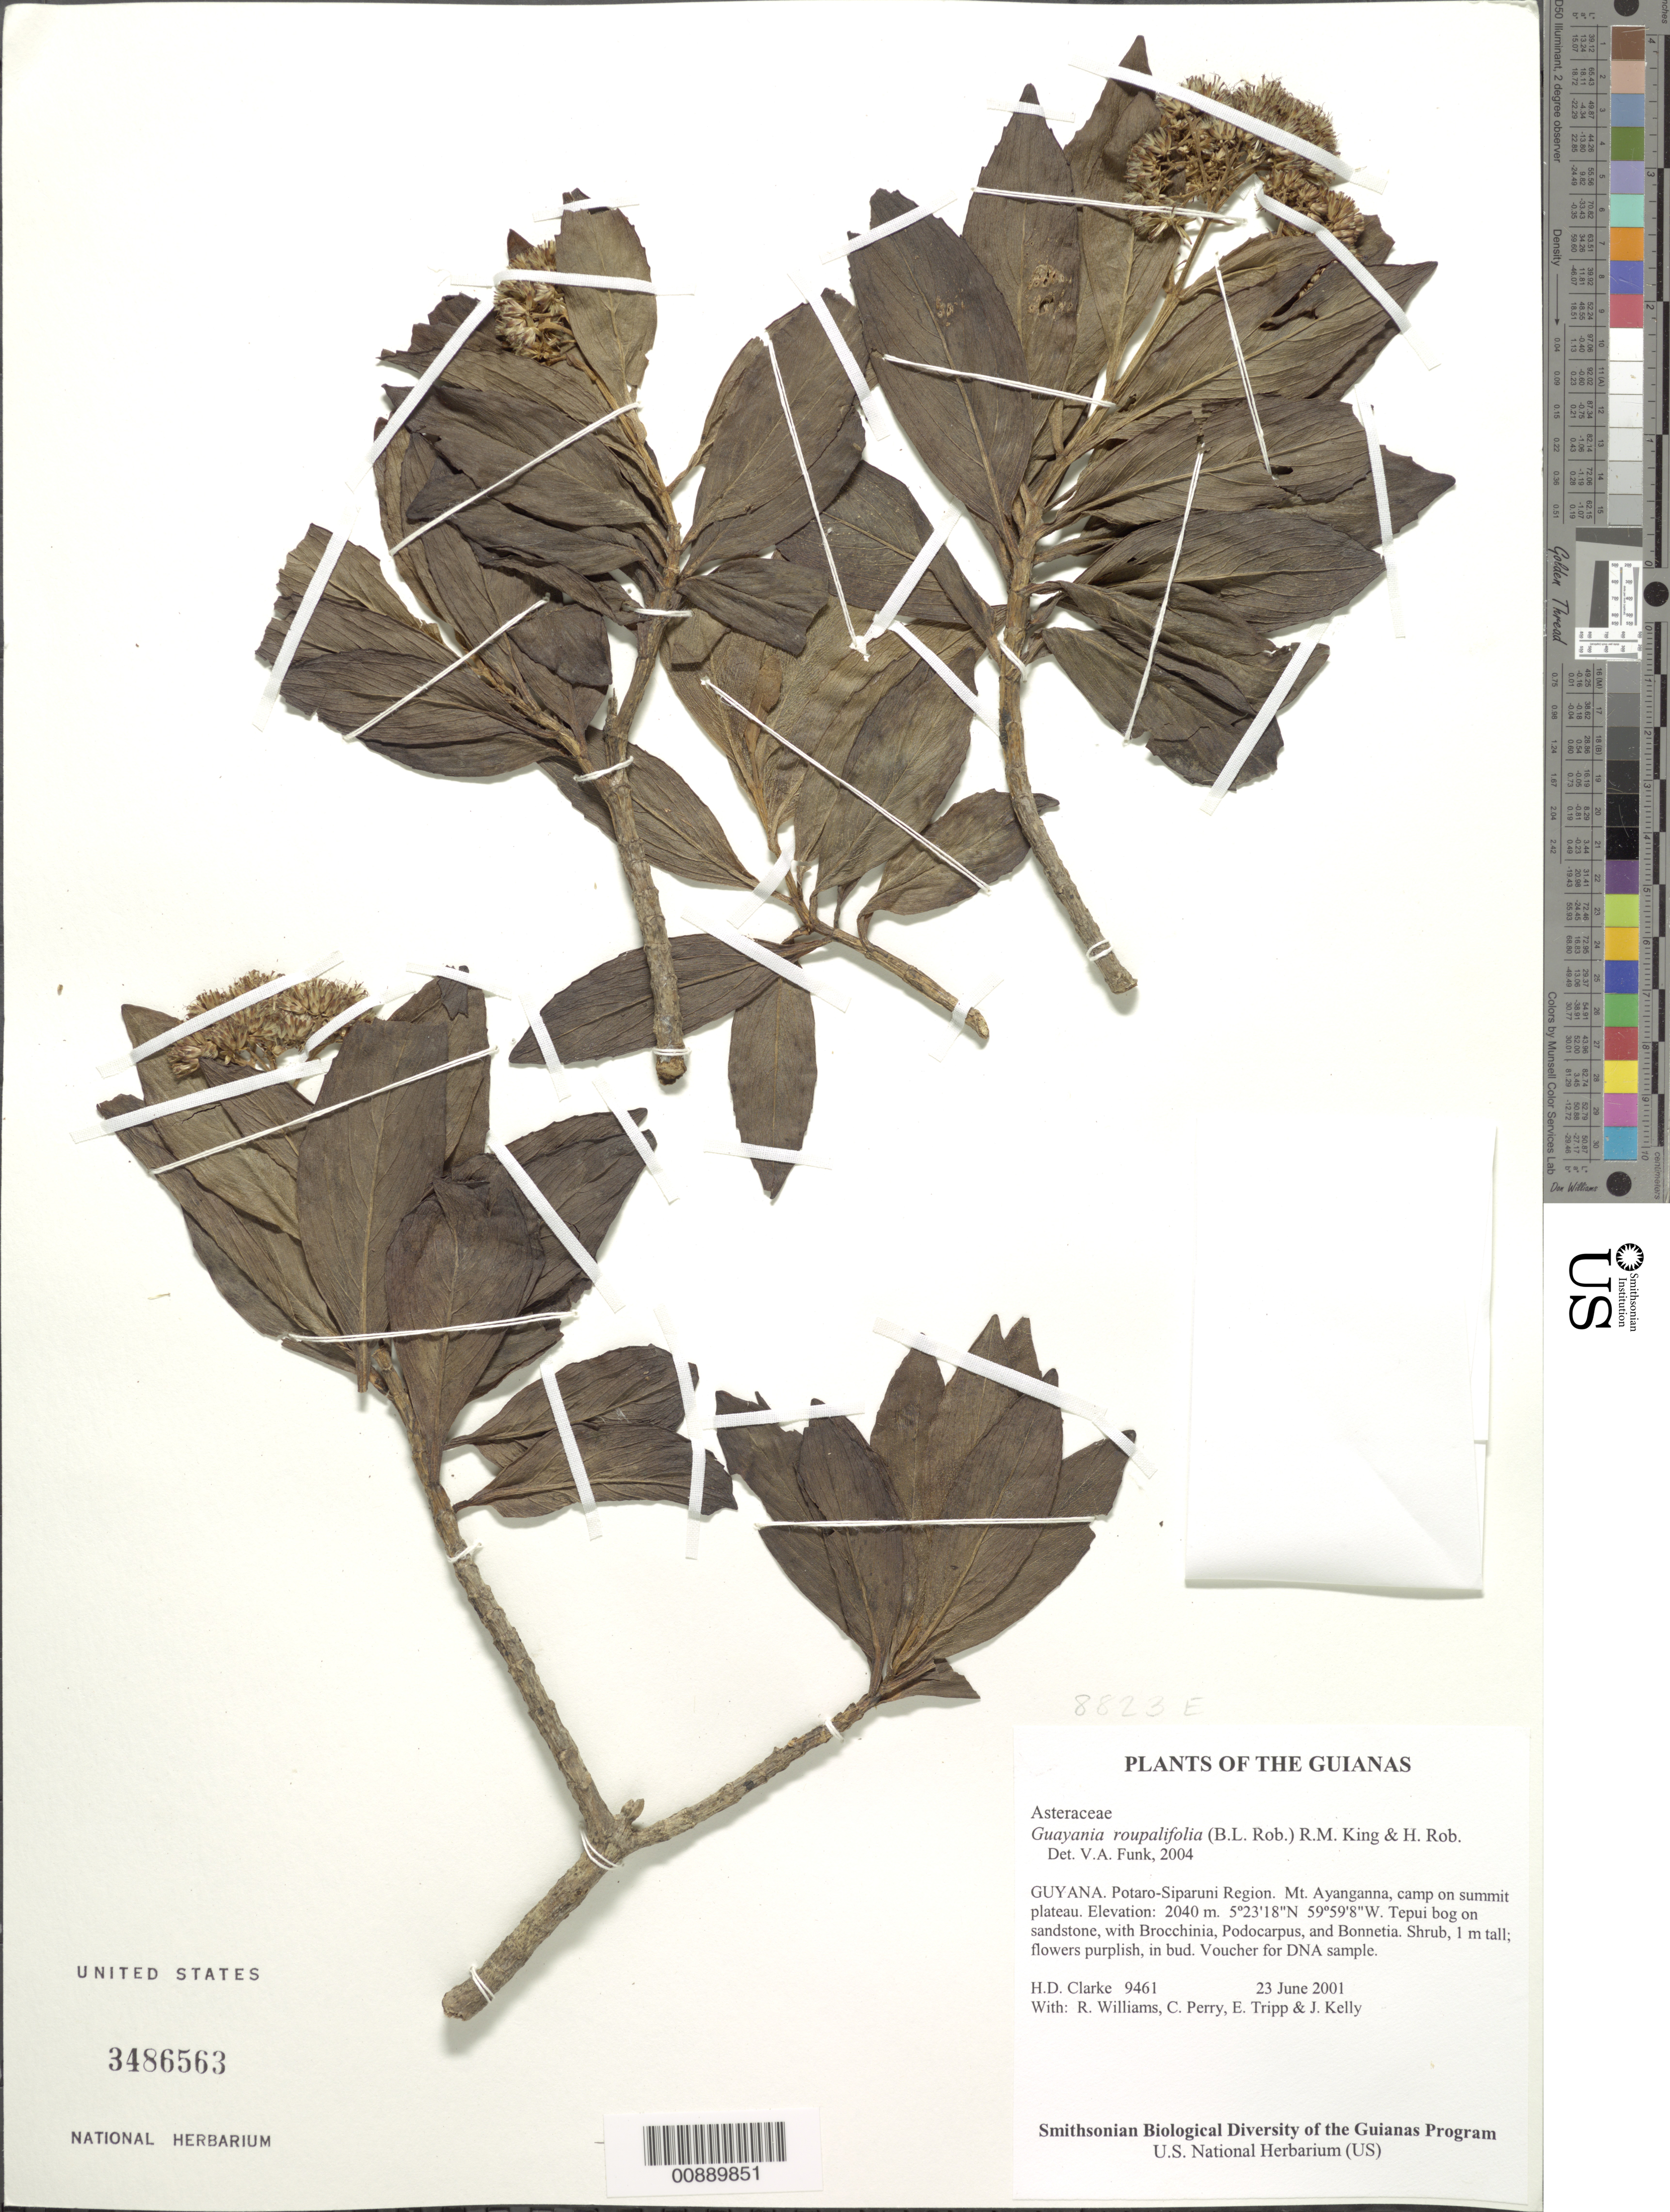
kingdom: Plantae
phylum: Tracheophyta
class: Magnoliopsida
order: Asterales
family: Asteraceae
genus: Guayania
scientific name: Guayania roupalifolia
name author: (B.L. Rob.) R.M. King & H. Rob.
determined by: Funk, Vicki A., (BOT), Smithsonian Institution - National Museum of Natural History (UNITED STATES)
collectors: H. D. Clarke, R. Williams, C. Perry, E. Tripp & J. Kelly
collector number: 9461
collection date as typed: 23 June 2001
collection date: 2001-06-23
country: Guyana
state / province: Potaro-Siparuni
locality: Mt. Ayanganna, camp on summit plateau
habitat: Tepui bog on sandstone, with Brocchinia, Podocarpus, and Bonnetia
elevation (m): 2040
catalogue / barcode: US 3486563